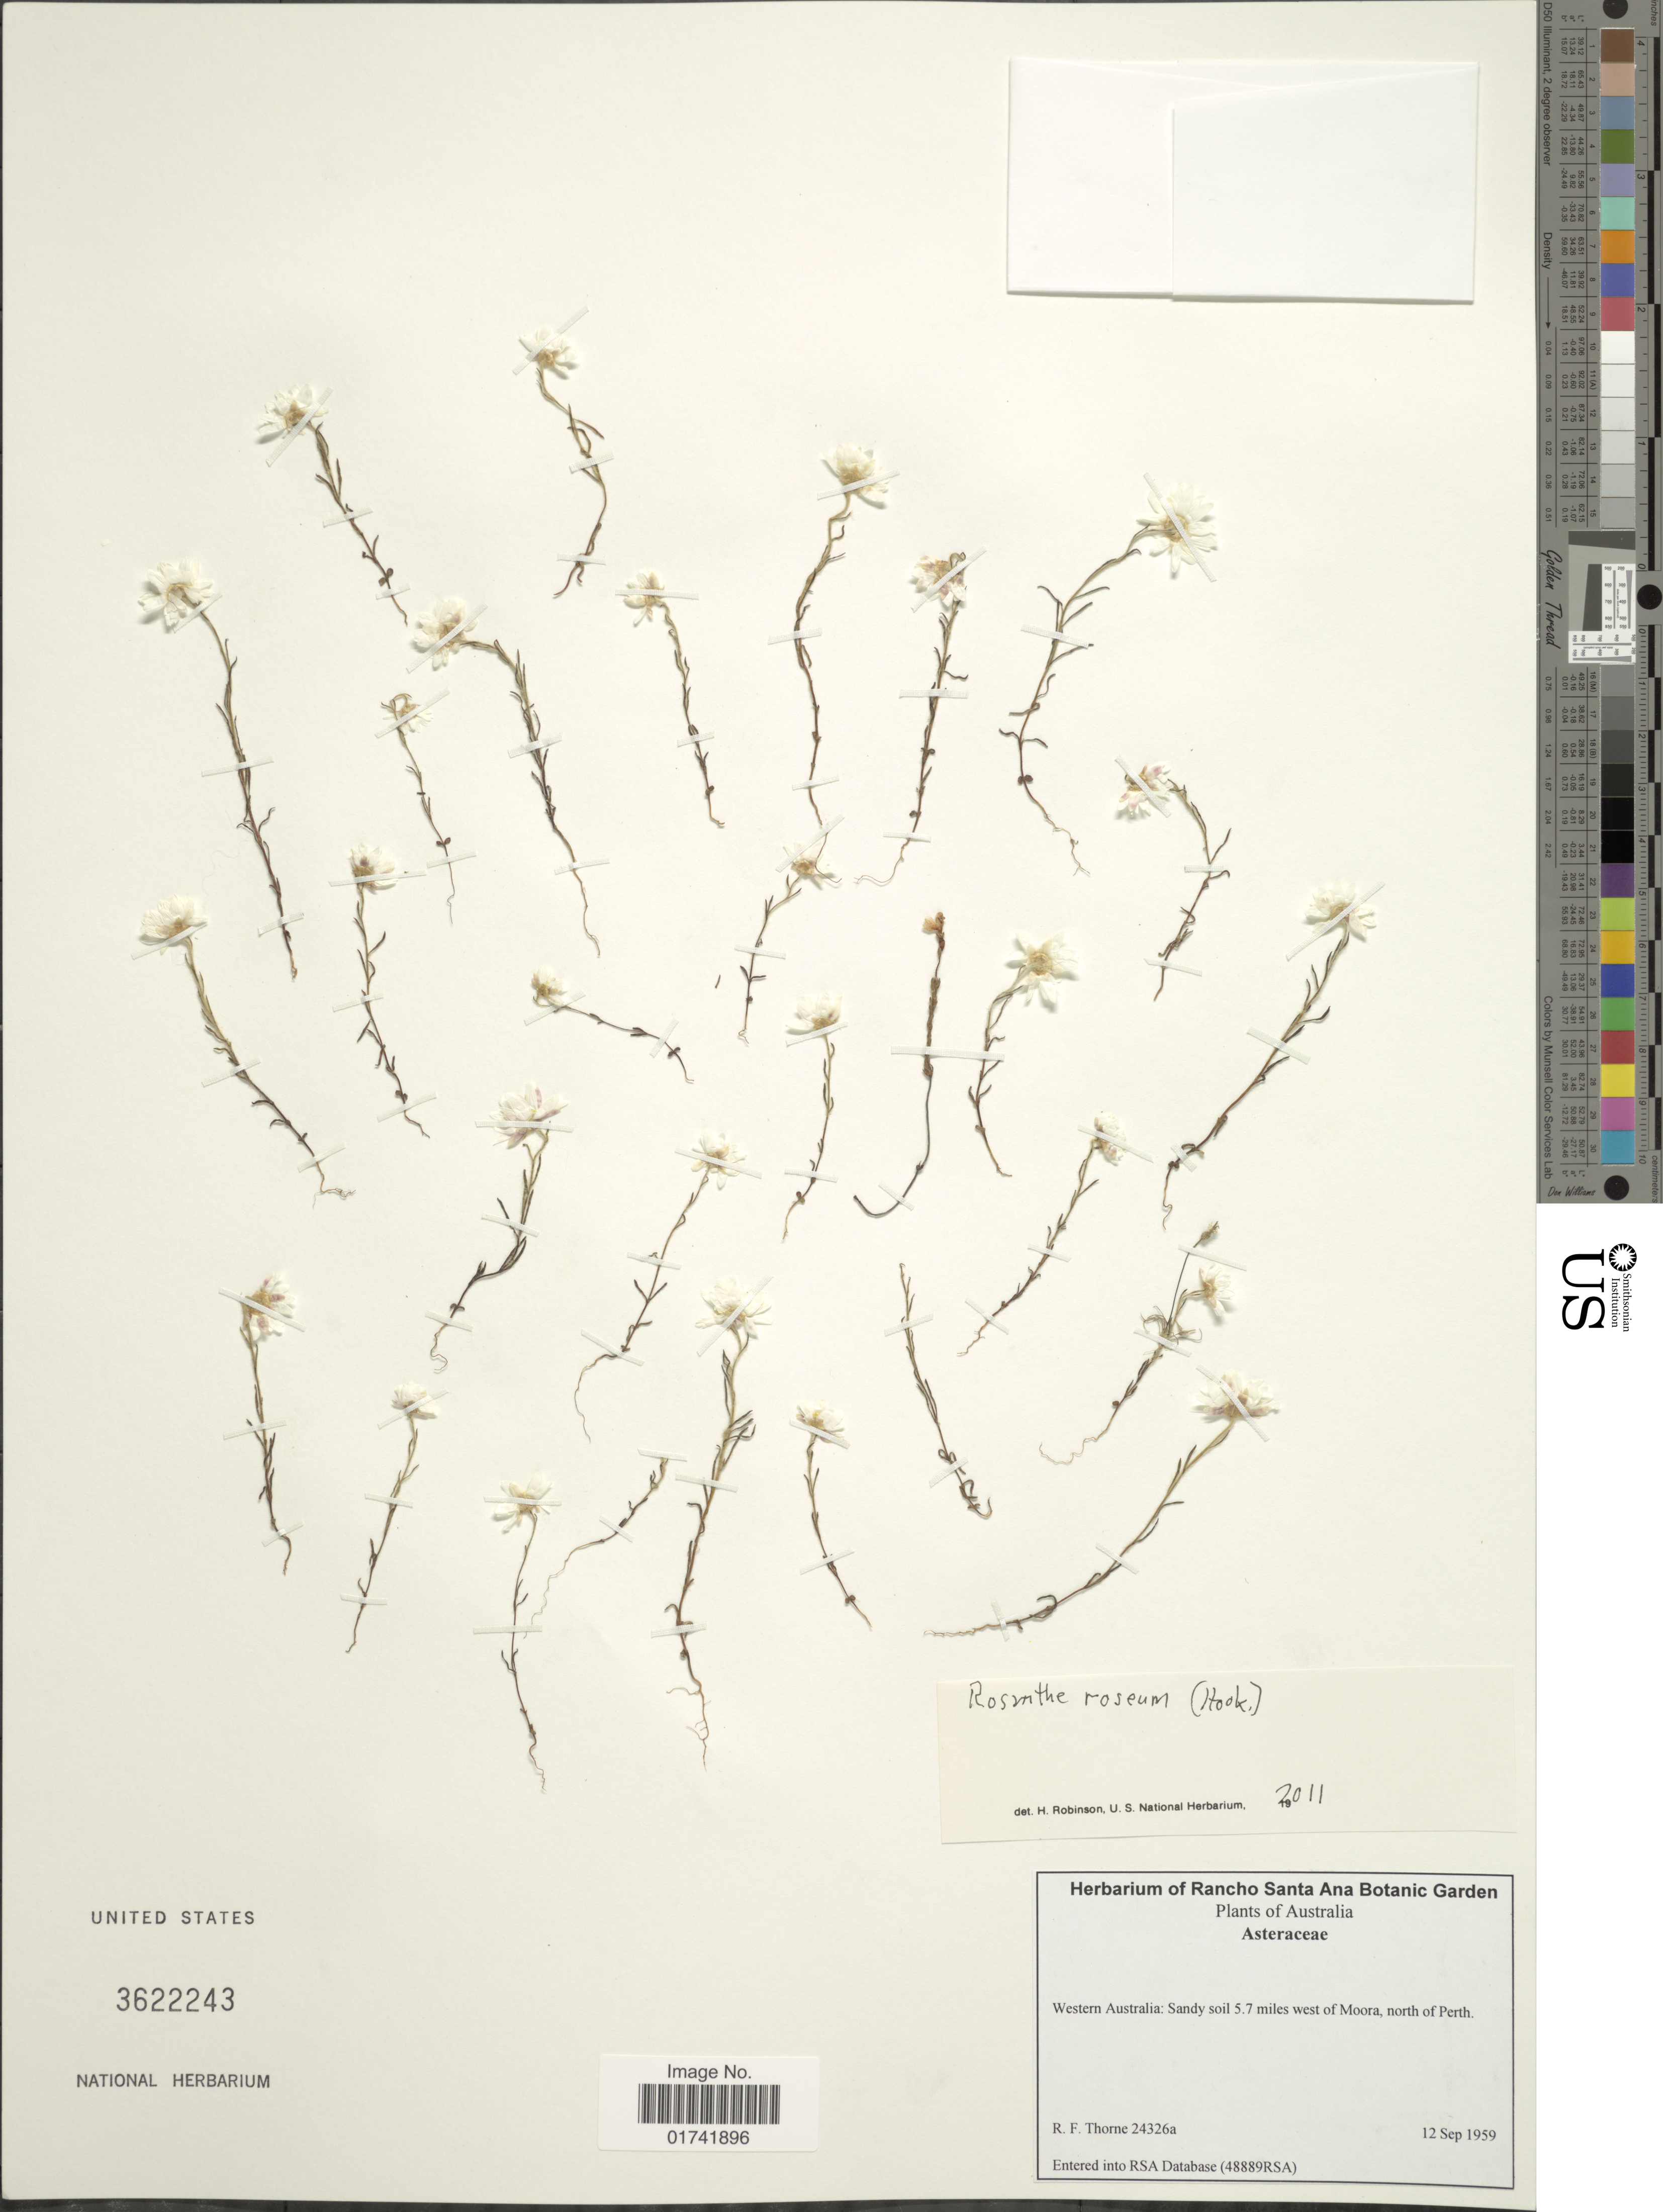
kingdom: Plantae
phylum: Tracheophyta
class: Magnoliopsida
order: Asterales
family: Asteraceae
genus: Helipterum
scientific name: Helipterum roseum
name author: Benth.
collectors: R. F. Thorne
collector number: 24326a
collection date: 1959-09-12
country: Australia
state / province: Western Australia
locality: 5.7 miles west of Moora, north of Perth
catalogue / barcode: US 3622243